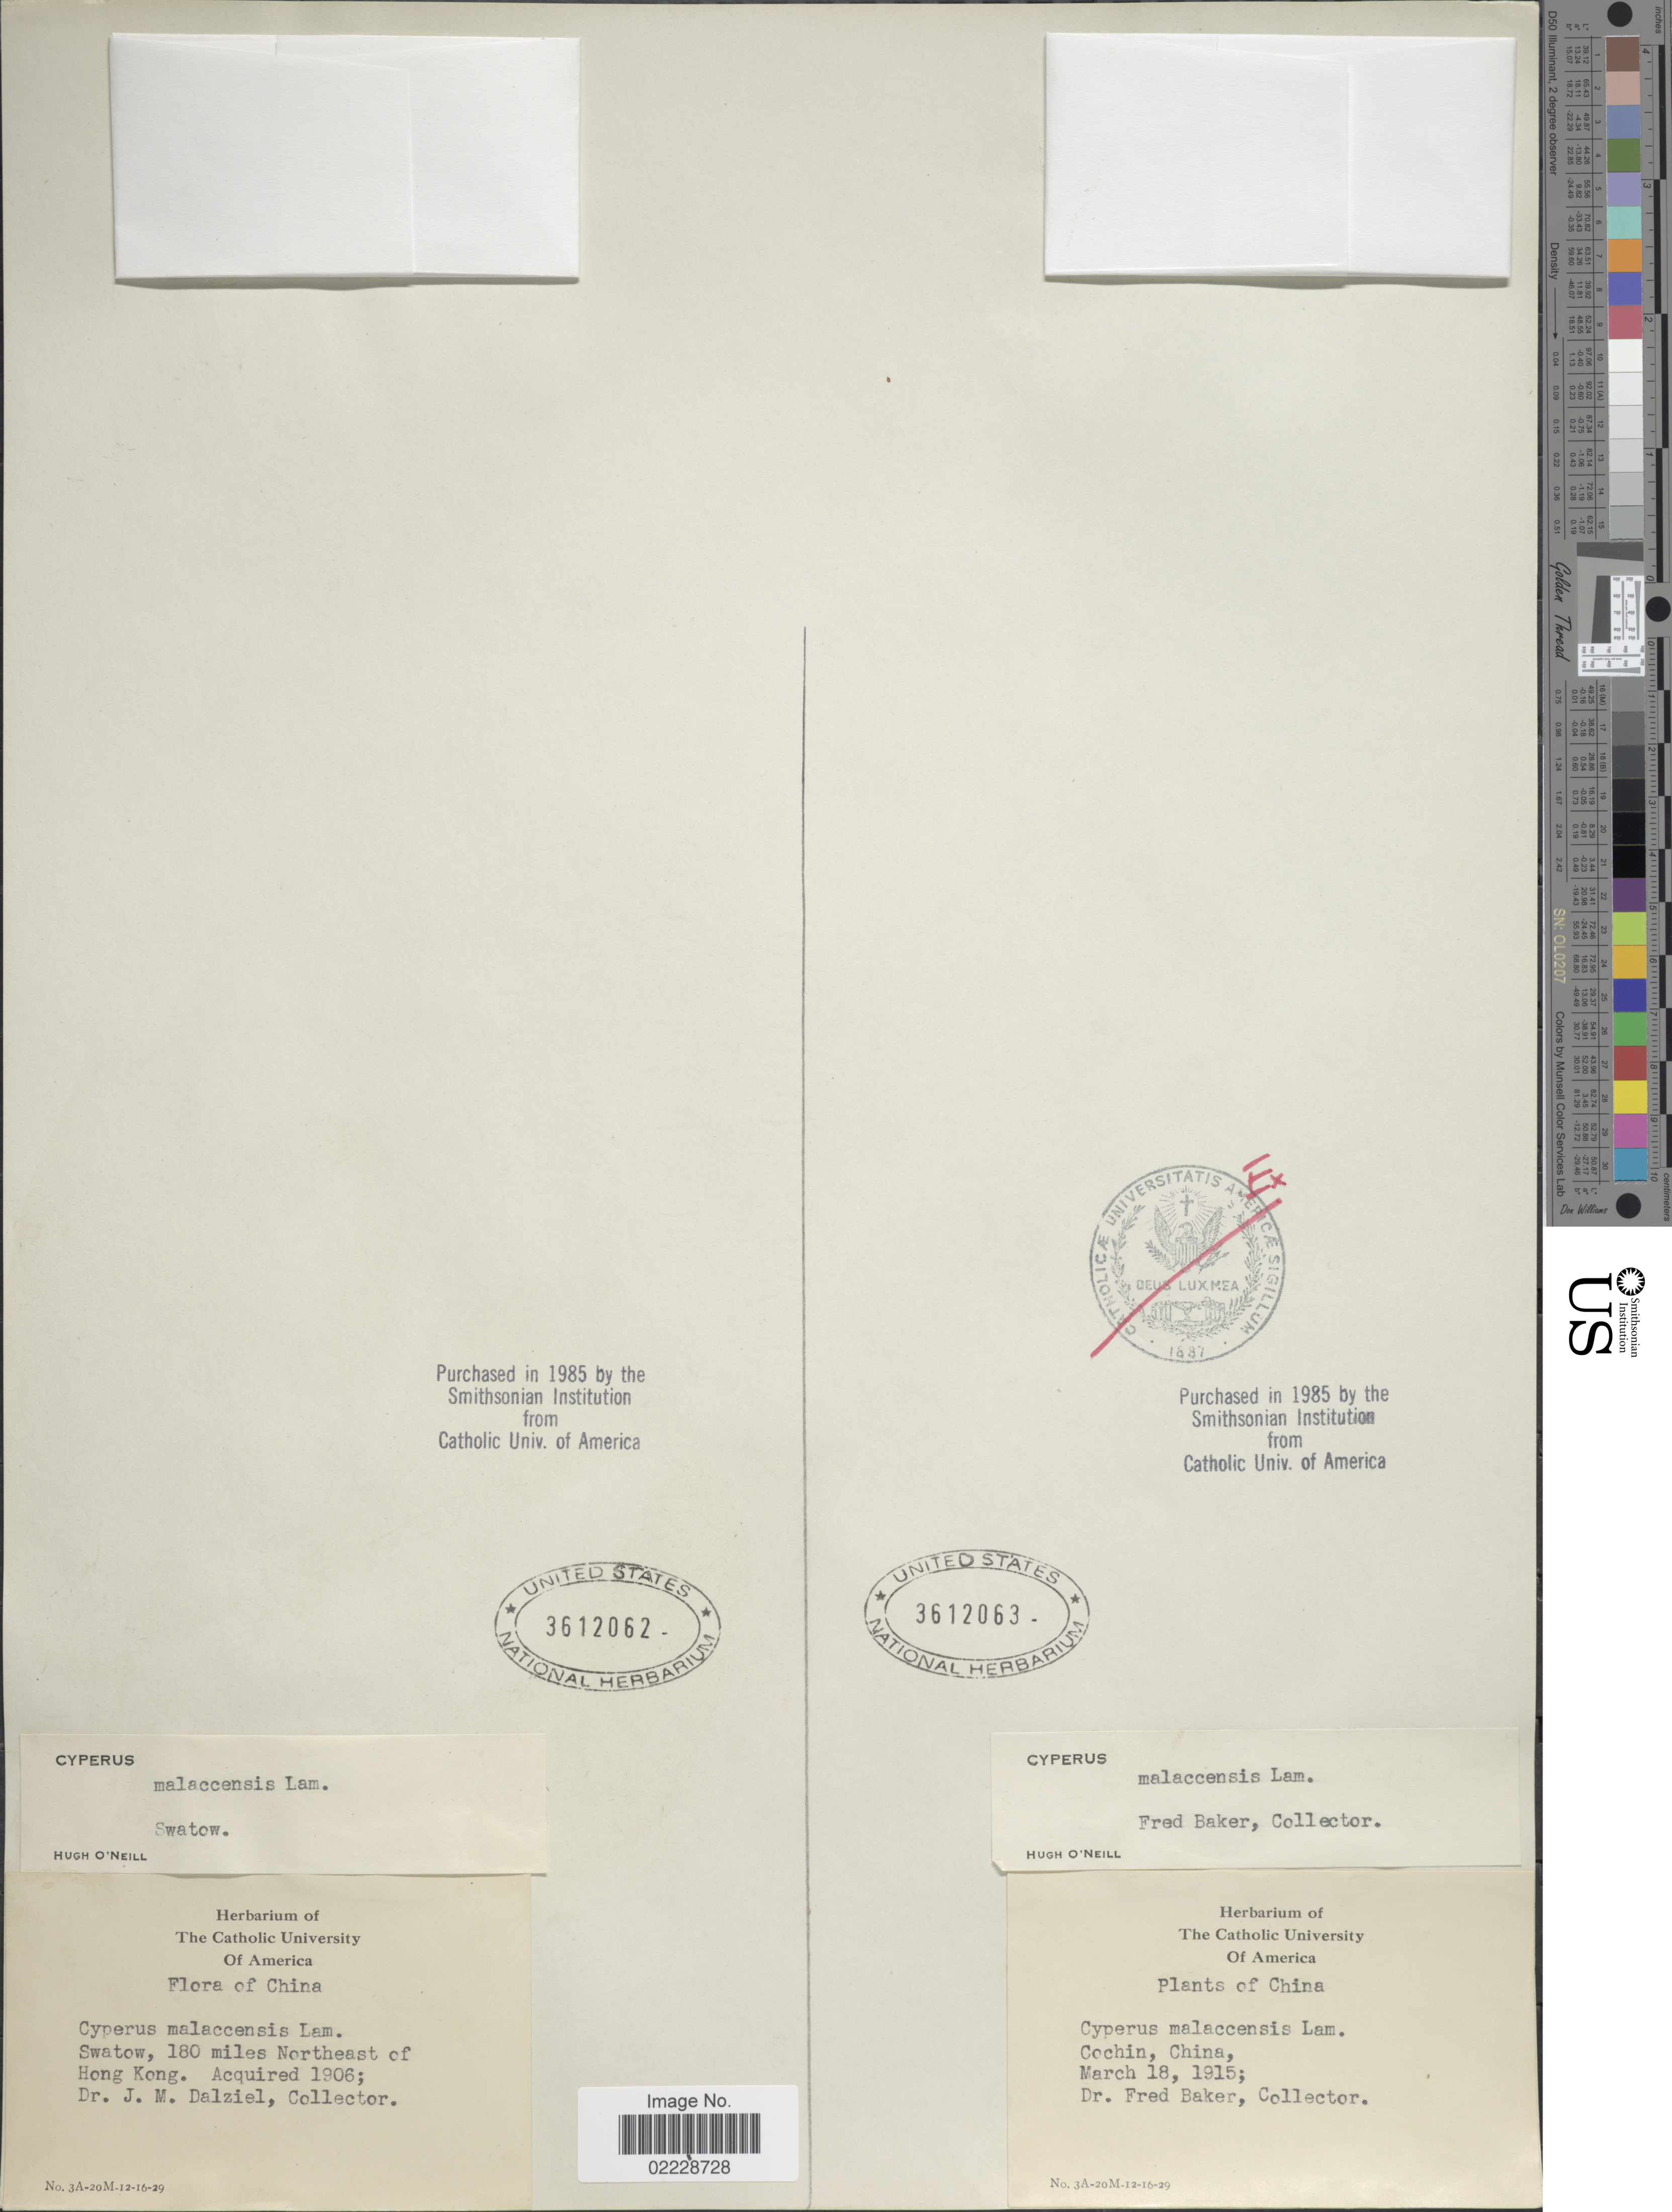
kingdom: Plantae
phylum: Tracheophyta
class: Liliopsida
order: Poales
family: Cyperaceae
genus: Cyperus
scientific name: Cyperus malaccensis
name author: Lam.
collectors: F. C. Baker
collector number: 3A-20M-12-16-29?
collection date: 1915-03-18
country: Vietnam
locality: Cochin China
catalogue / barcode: US 3612063-2